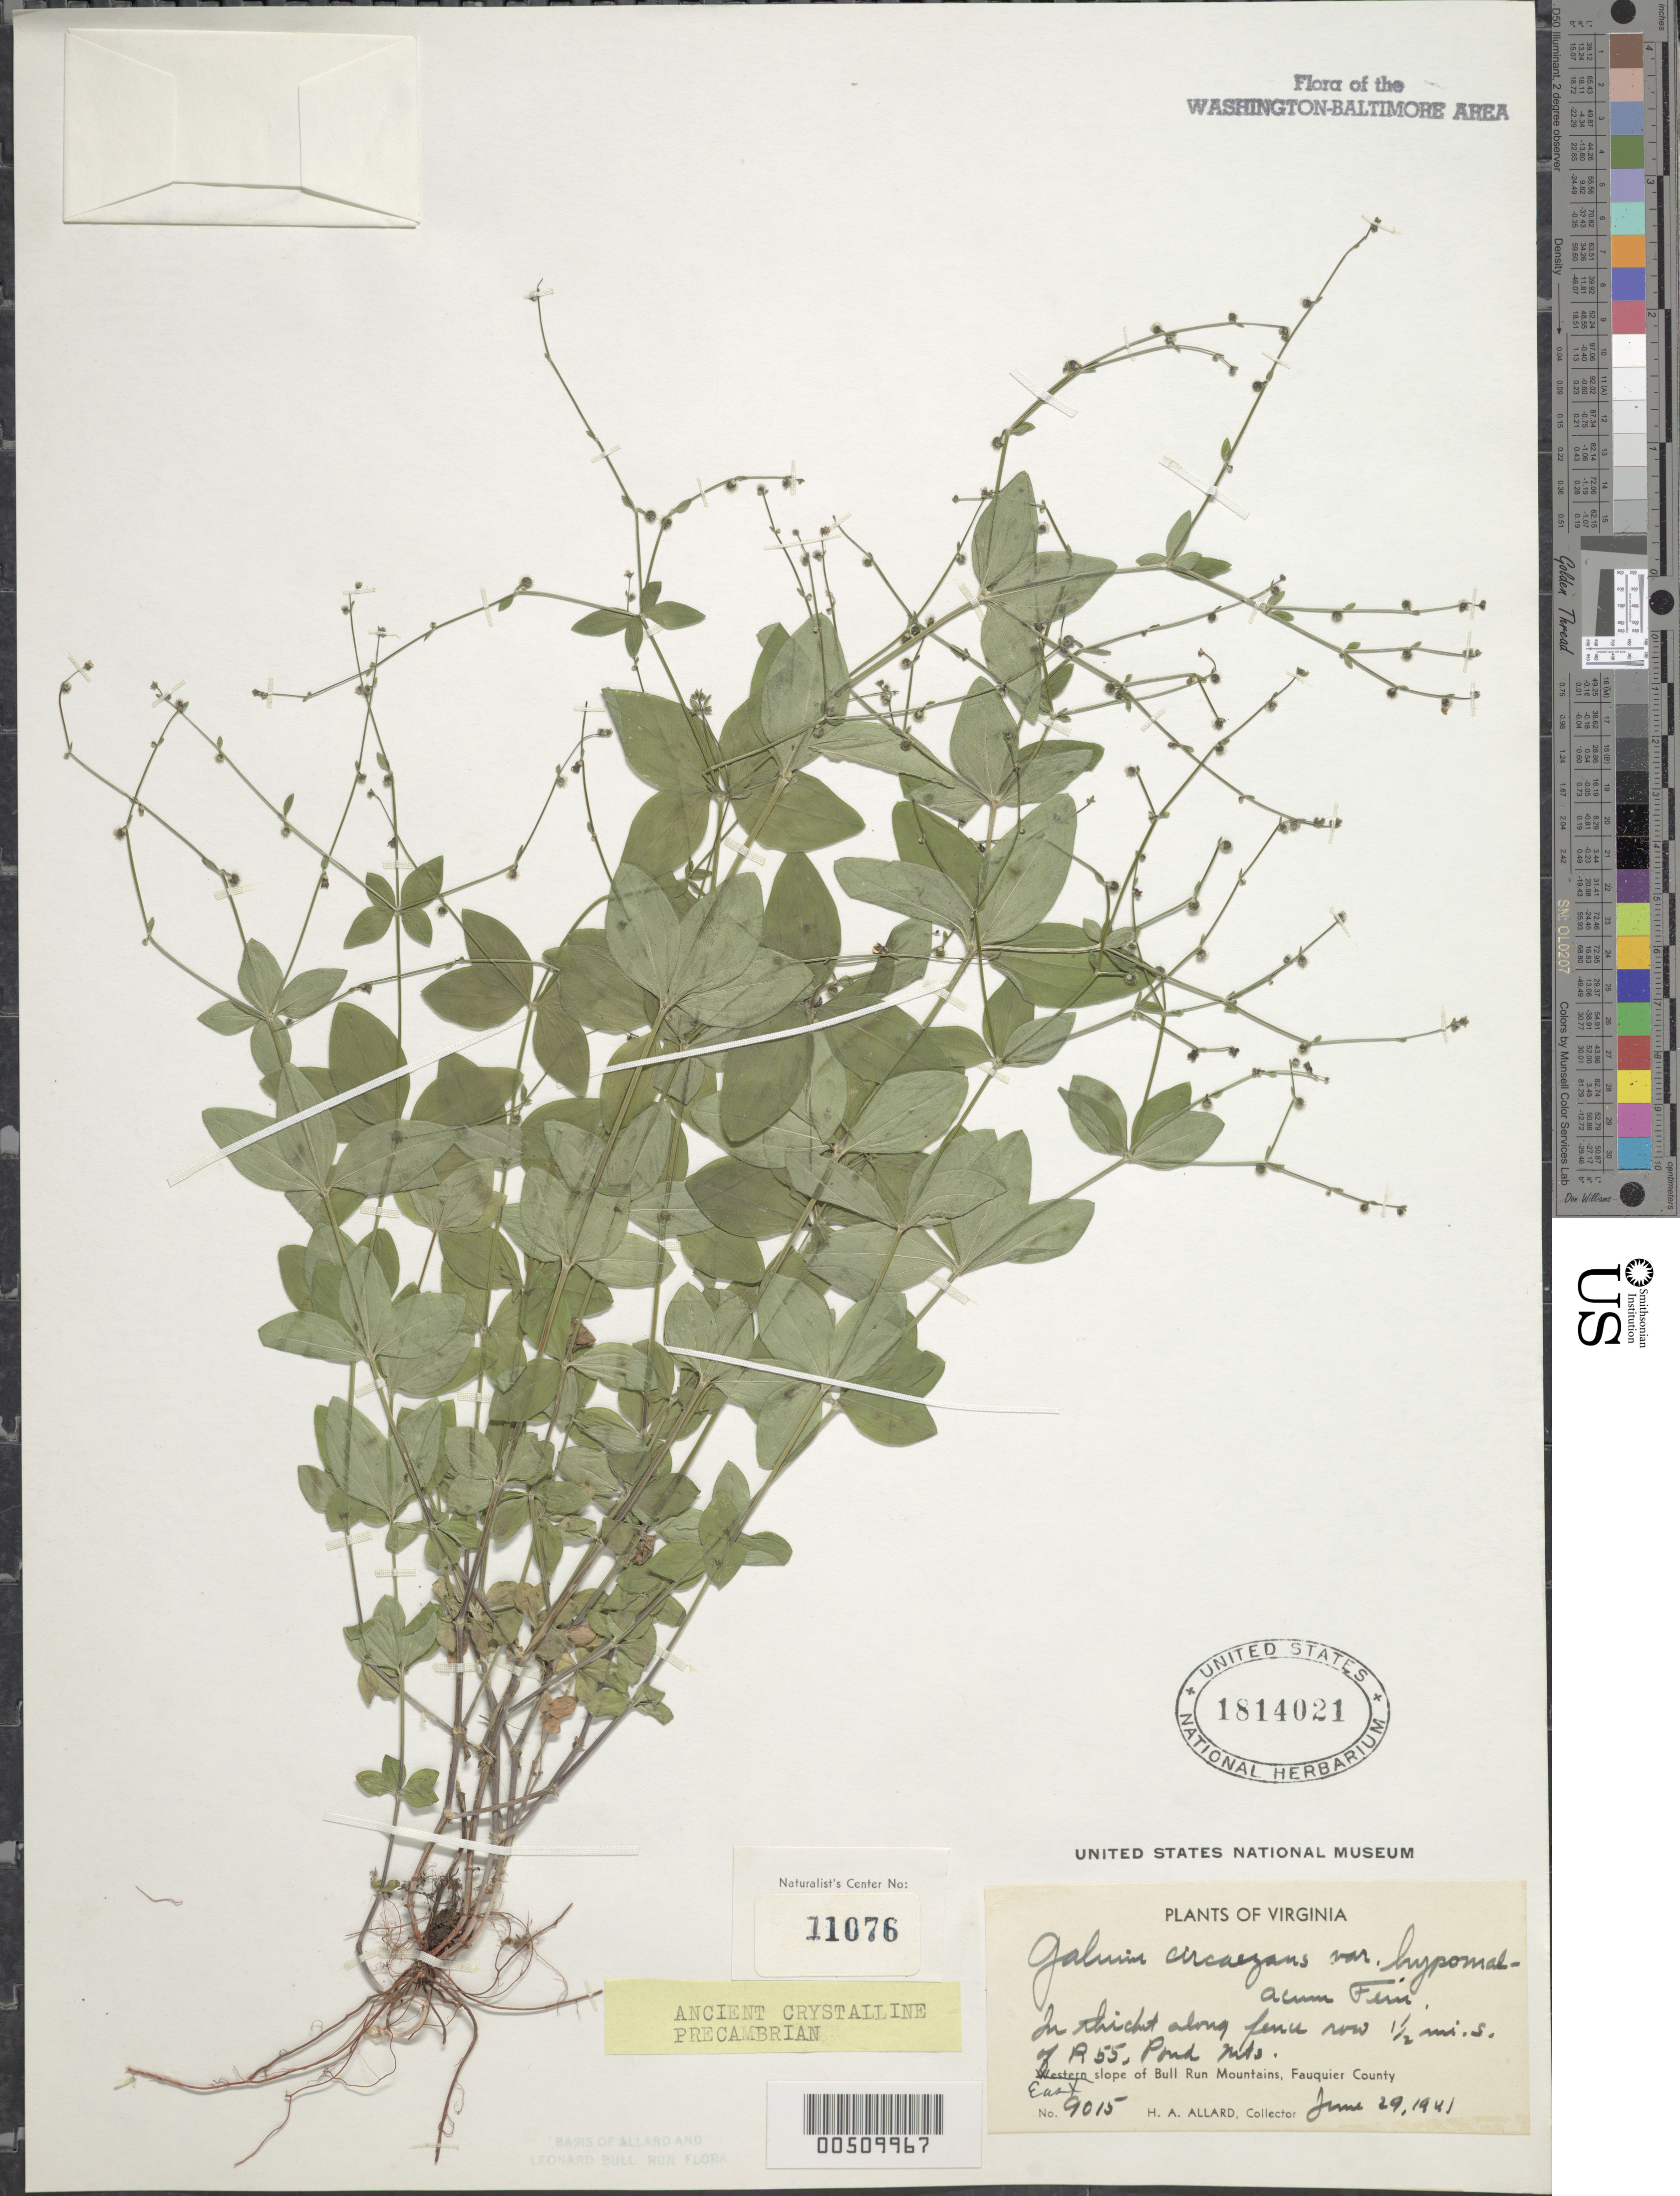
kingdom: Plantae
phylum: Tracheophyta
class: Magnoliopsida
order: Gentianales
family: Rubiaceae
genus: Galium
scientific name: Galium circaezans var. hypomalacum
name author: Fernald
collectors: H. A. Allard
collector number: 9015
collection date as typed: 29 Jun 1941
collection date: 1941-06-29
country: United States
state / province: Virginia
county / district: Fauquier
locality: Bull Run Mts., 0.5 Mi S of Rt. 55, Pond Mts. Bull Run Mts.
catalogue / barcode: US 1814021